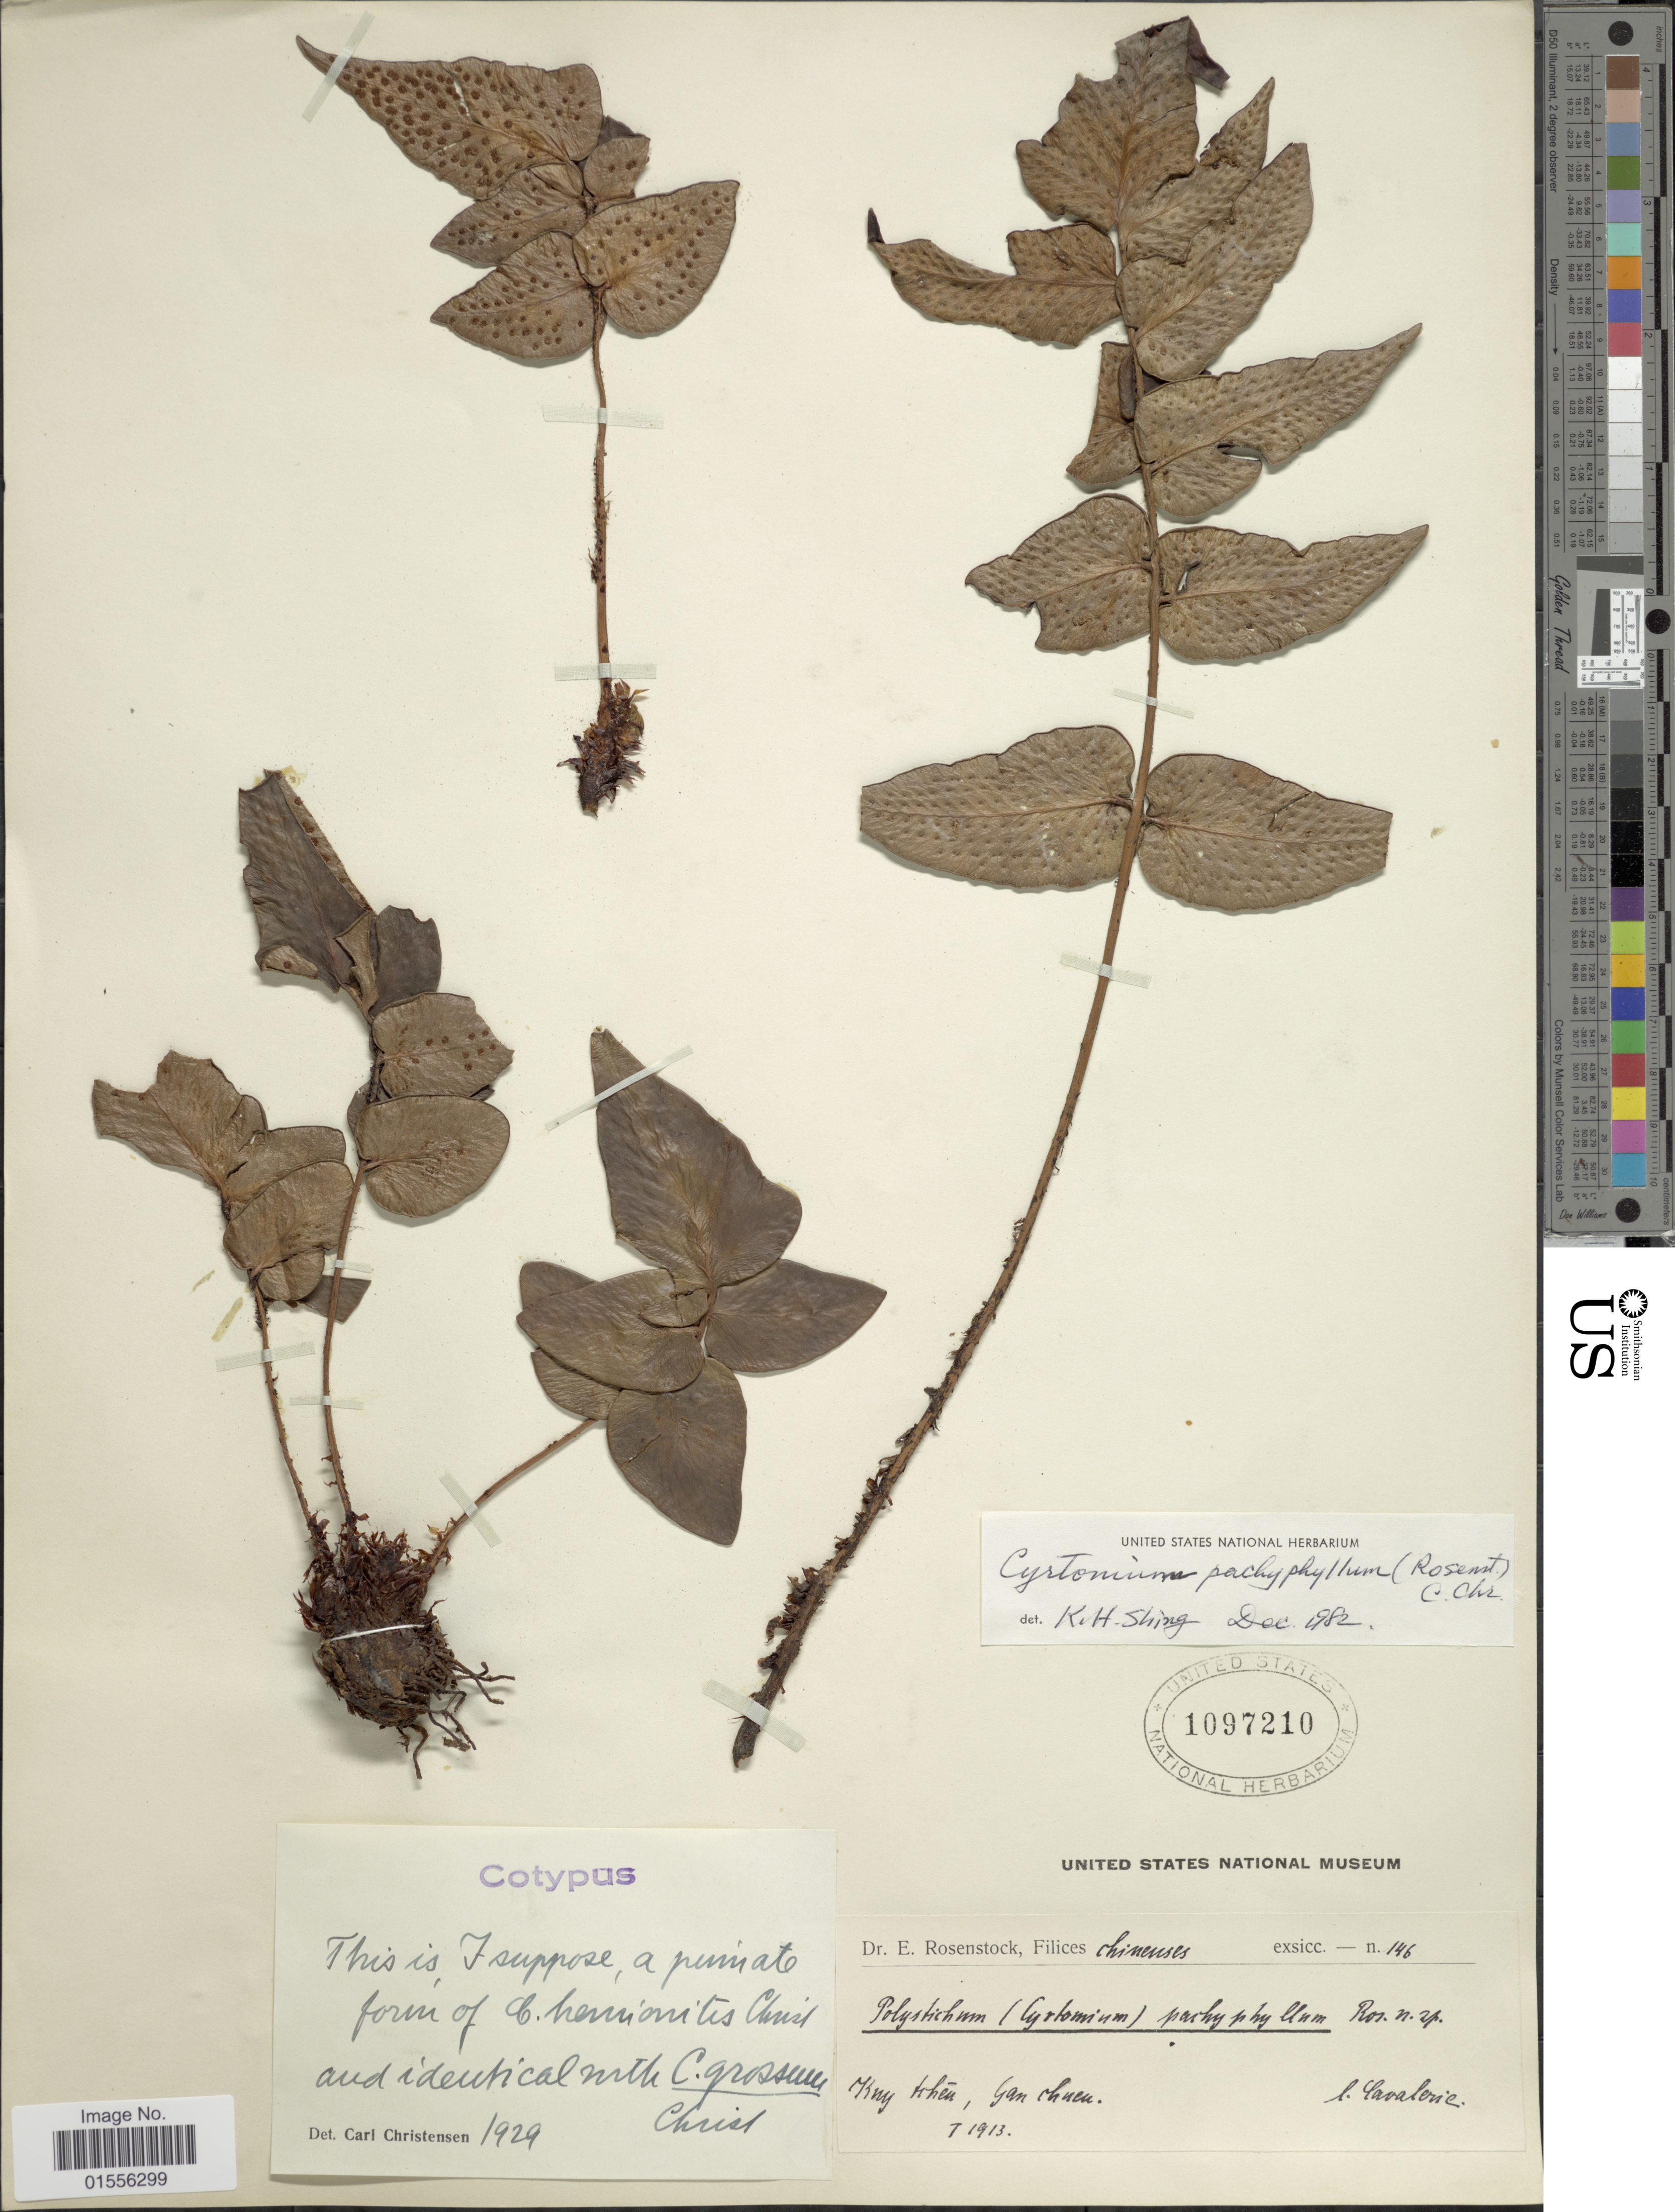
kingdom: Plantae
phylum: Tracheophyta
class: Polypodiopsida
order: Polypodiales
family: Dryopteridaceae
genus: Cyrtomium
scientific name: Cyrtomium hemionitis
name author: Christ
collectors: -. Cavalerie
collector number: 146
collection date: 1913-01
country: China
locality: Kuy tchen, Gan chuen [interpreted]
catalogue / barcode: US 1097210